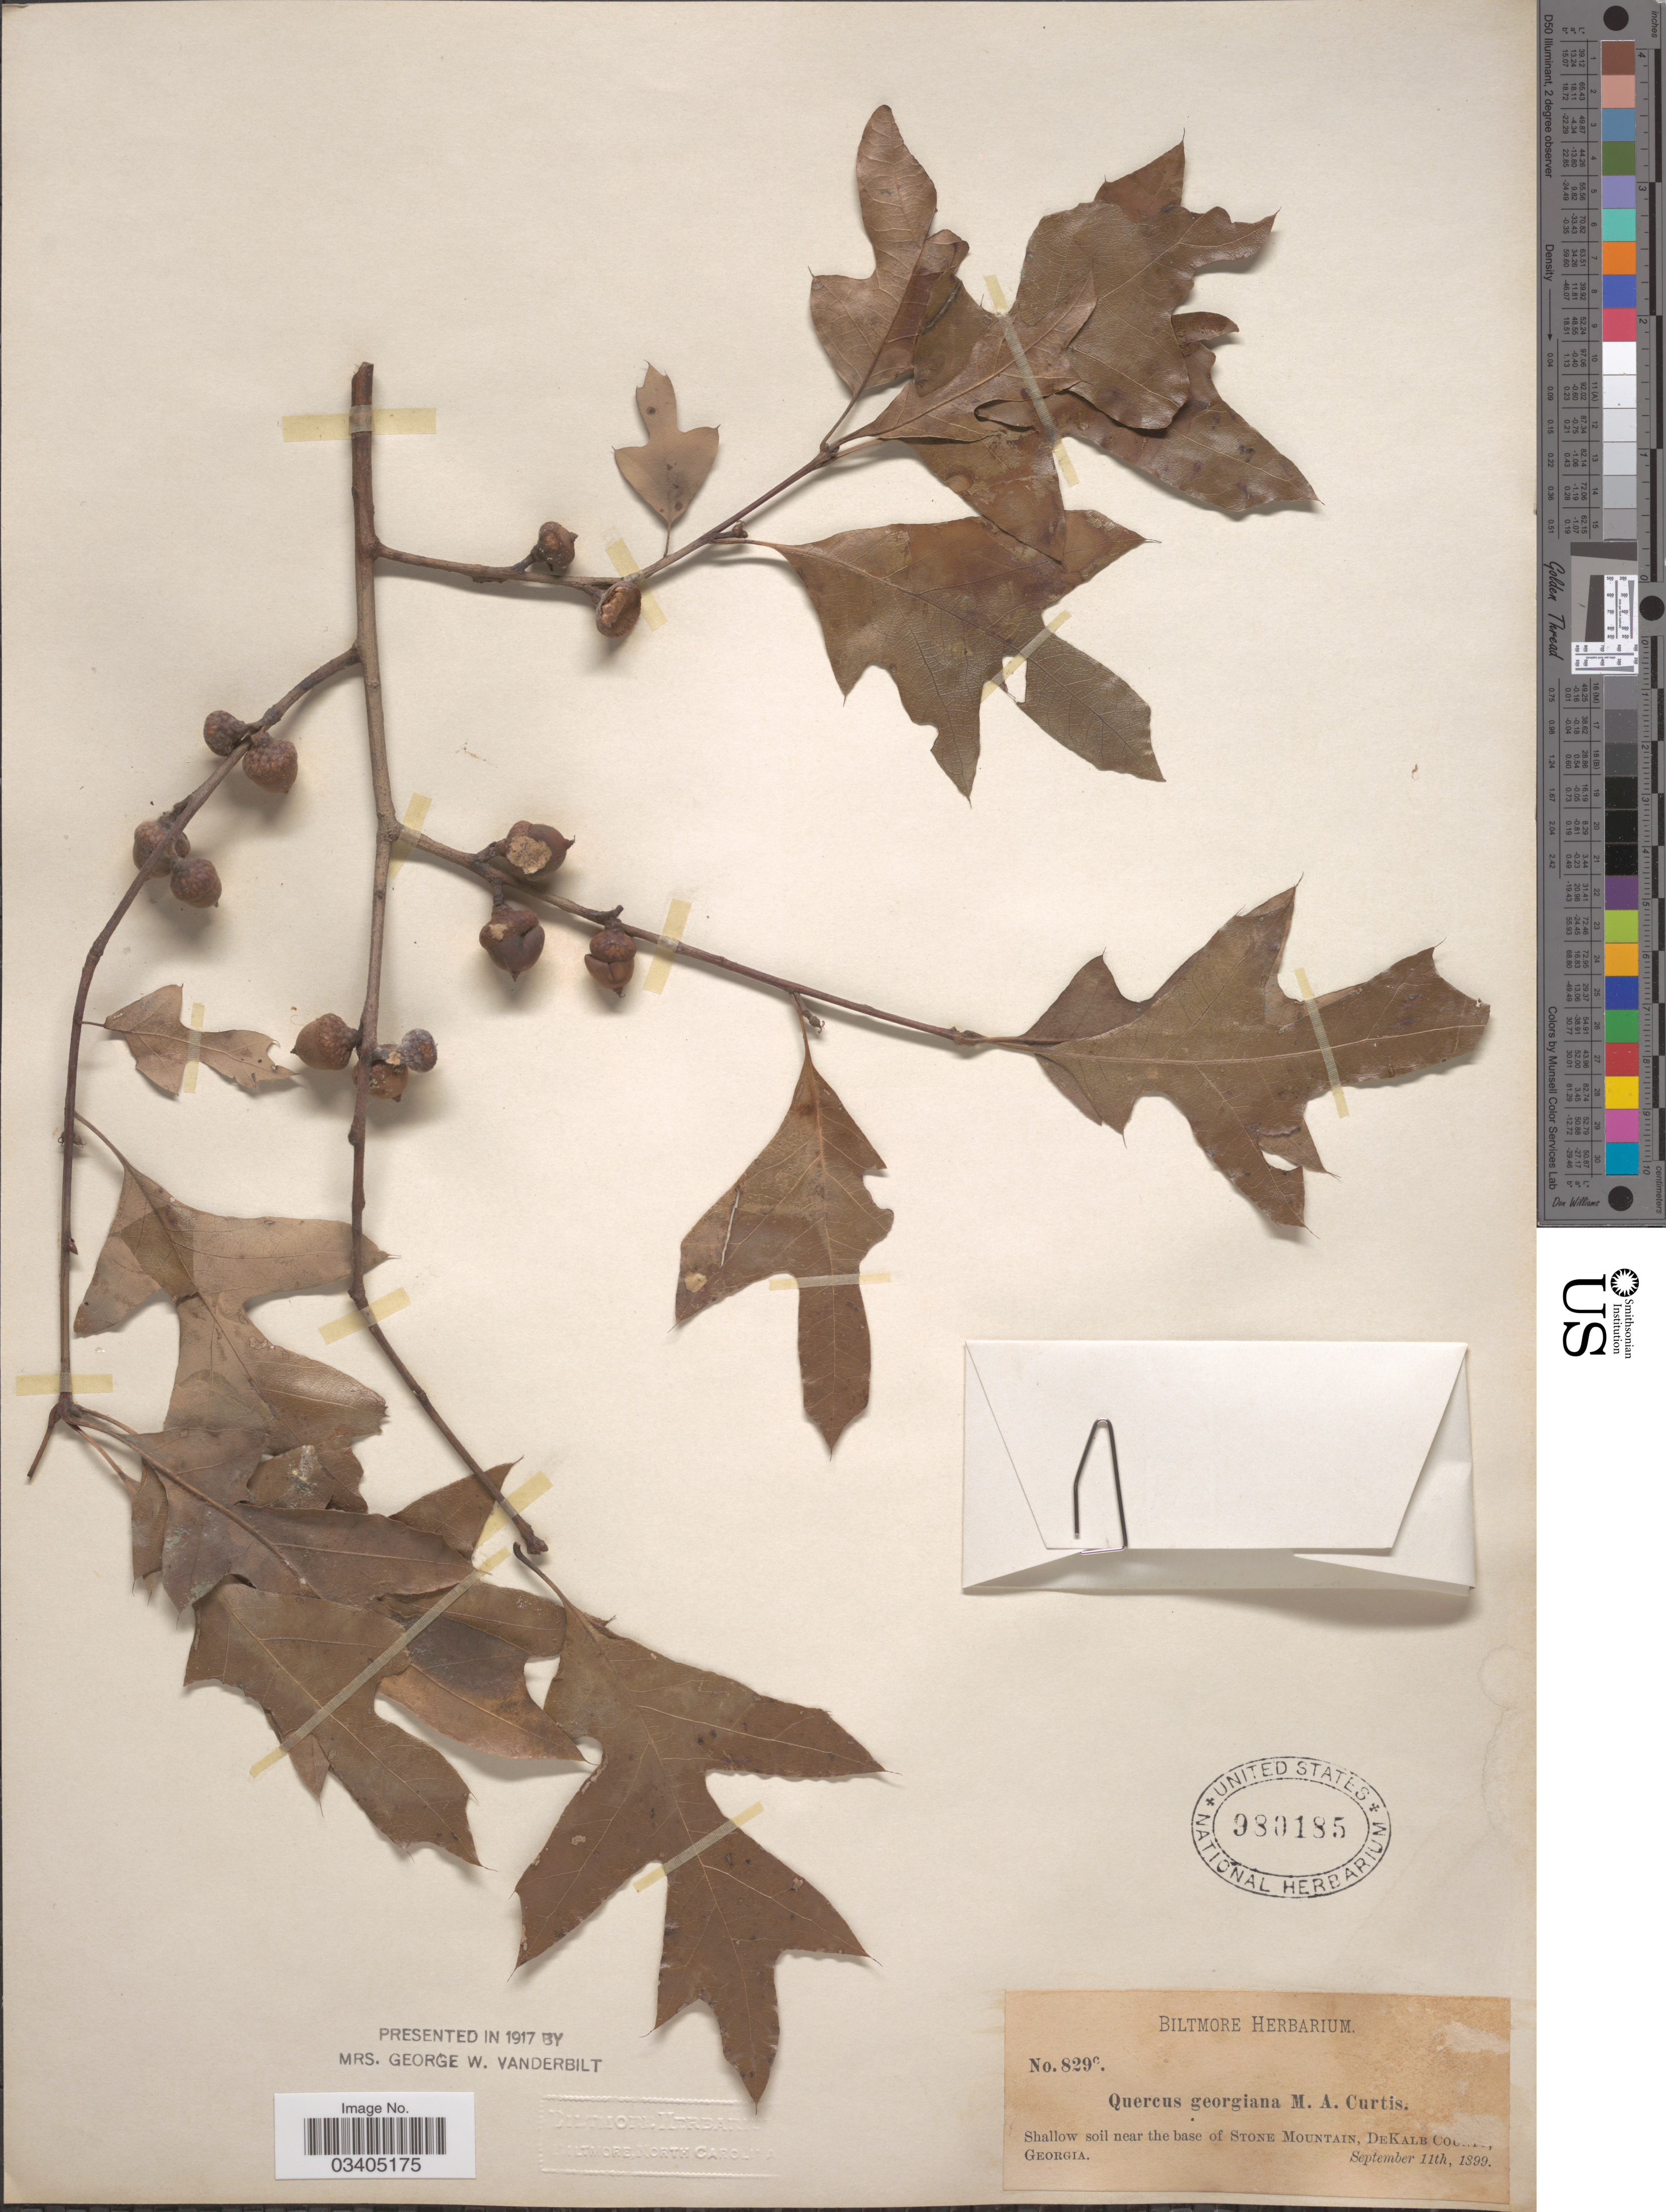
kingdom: Plantae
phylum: Tracheophyta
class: Magnoliopsida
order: Fagales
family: Fagaceae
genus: Quercus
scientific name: Quercus georgiana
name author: M.A. Curtis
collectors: ex herb. Biltmore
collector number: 829c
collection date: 1899-09-11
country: United States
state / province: Georgia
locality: Shallow soil near the base of Stone Mountain, DeKalb County.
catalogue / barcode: US 980185